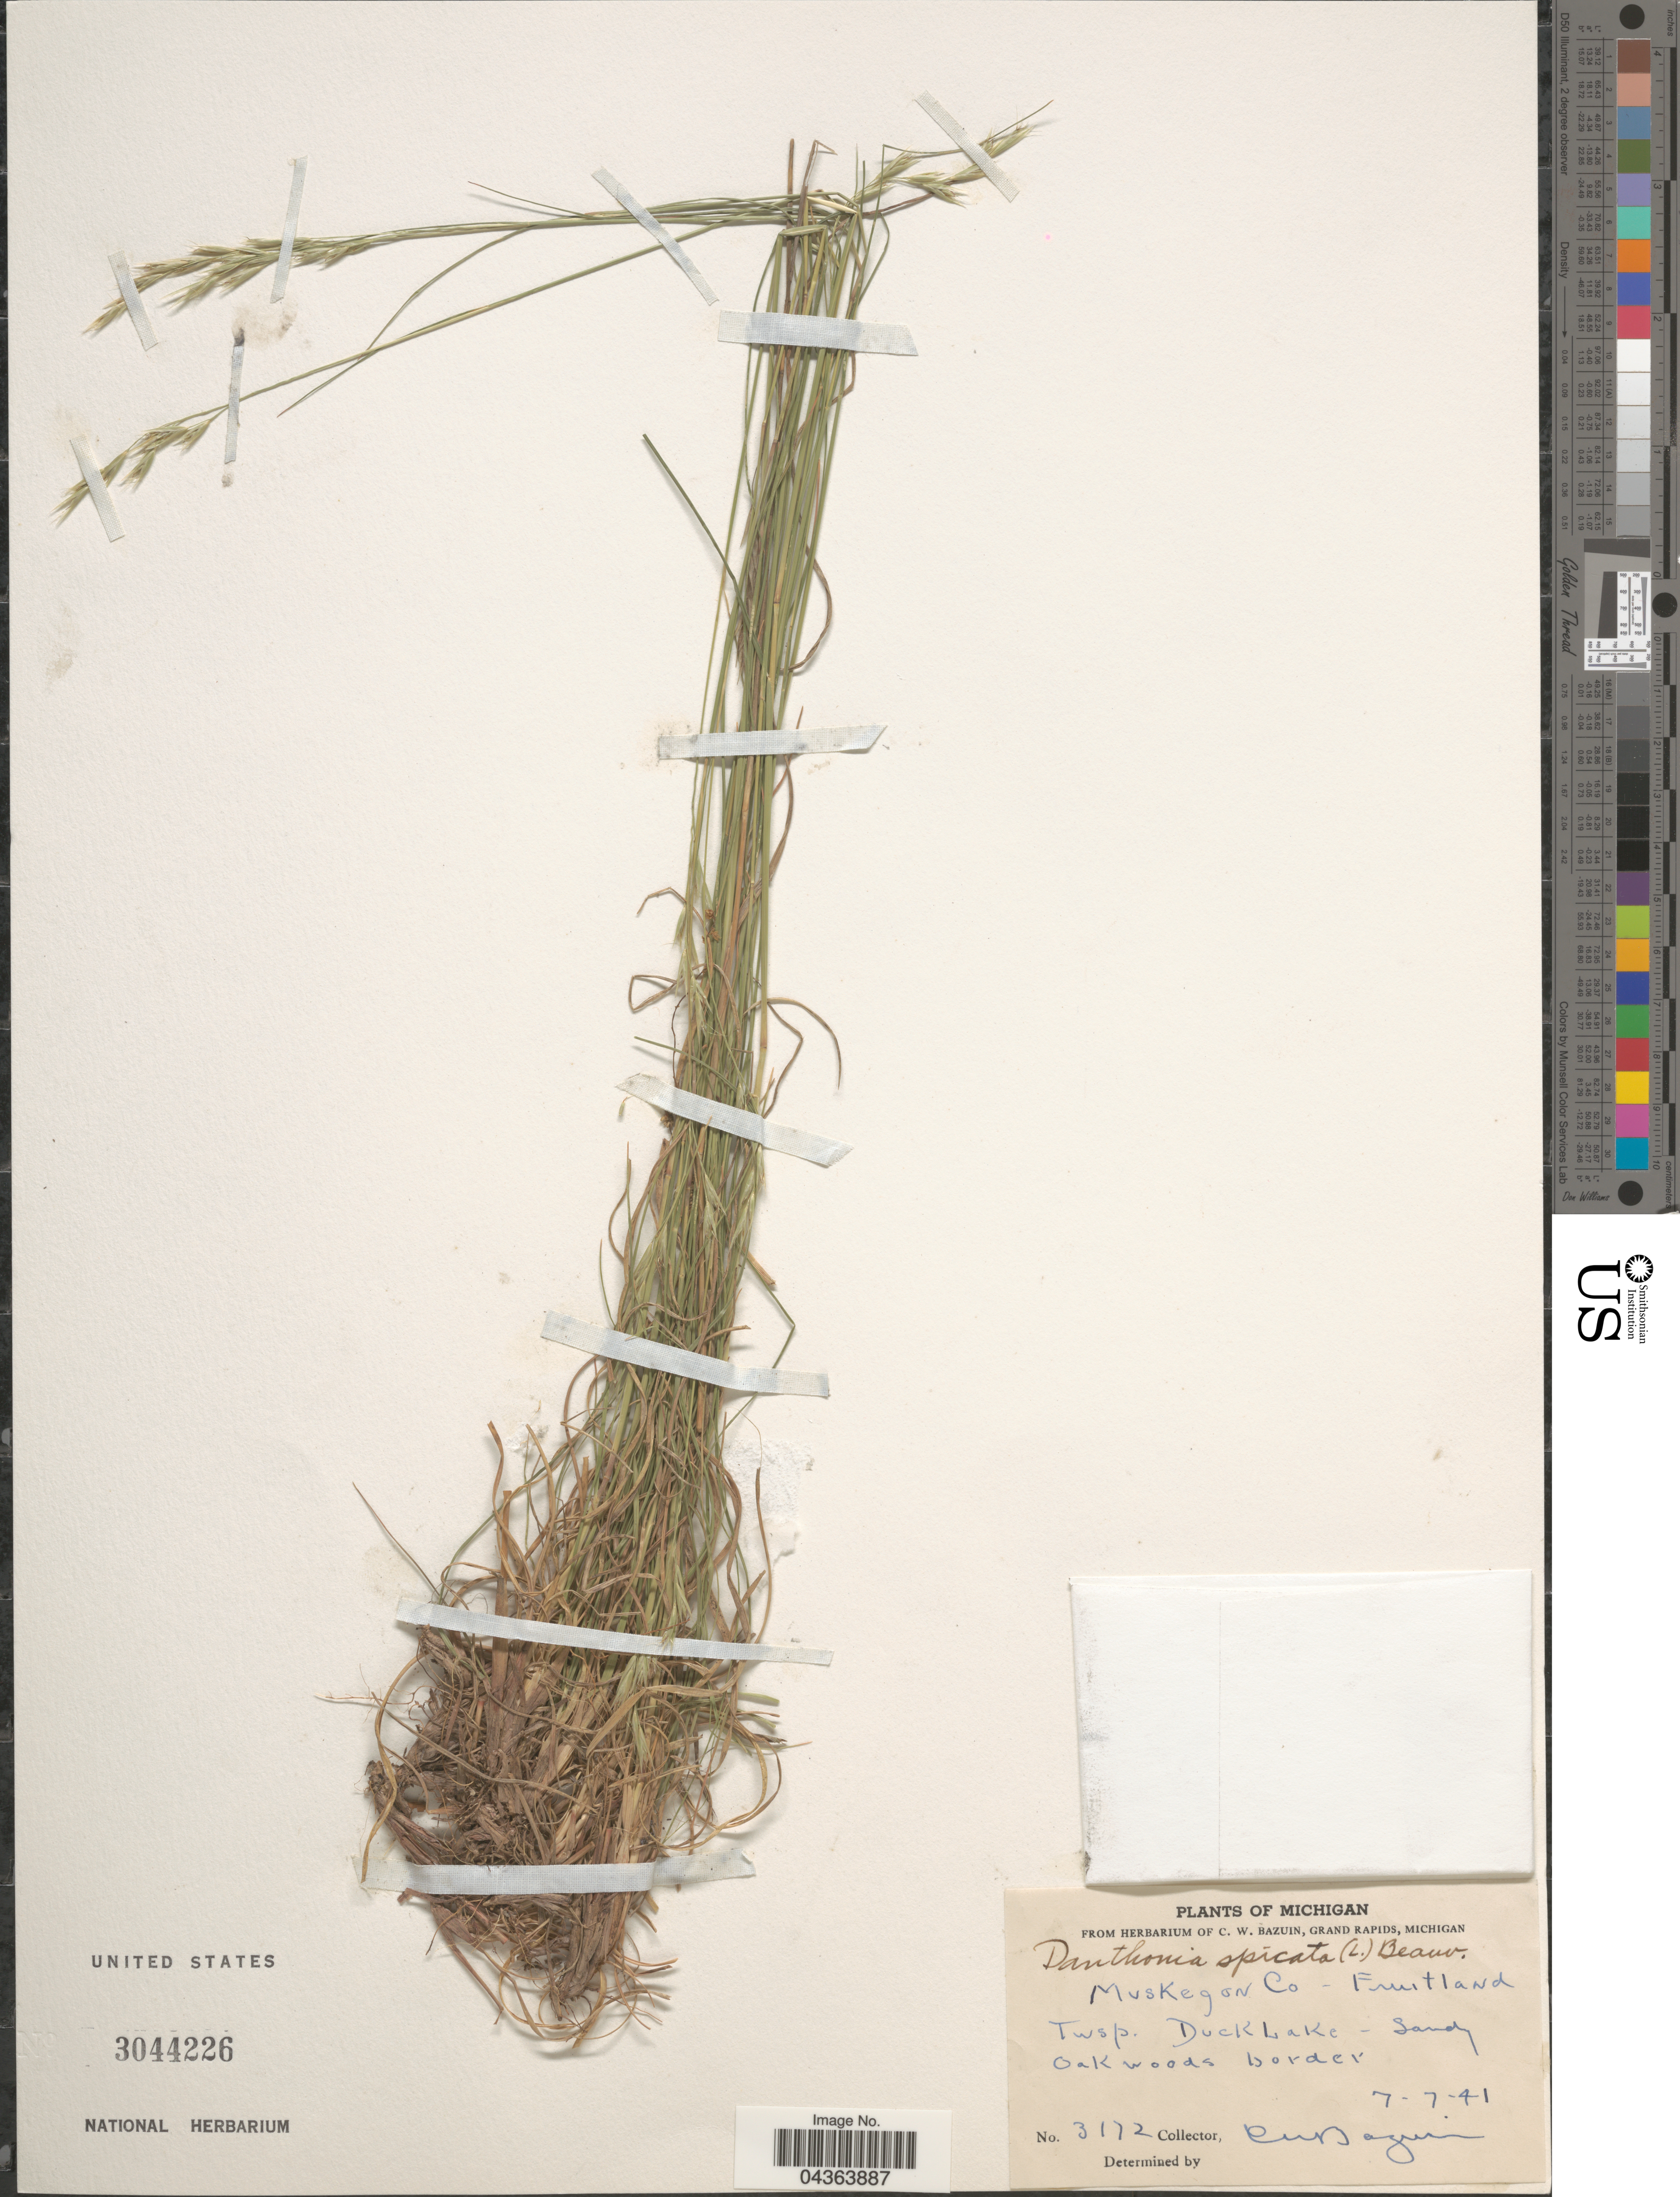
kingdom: Plantae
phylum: Tracheophyta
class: Liliopsida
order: Poales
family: Poaceae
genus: Danthonia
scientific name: Danthonia spicata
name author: (L.) P. Beauv. ex Roem. & Schult.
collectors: C. Bazuin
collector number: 3172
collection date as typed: Transcribed d/m/y: 7/7/41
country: United States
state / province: Michigan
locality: Muskegon Co - Fruitland Twsp. Duck Lake.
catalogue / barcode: US 3044226